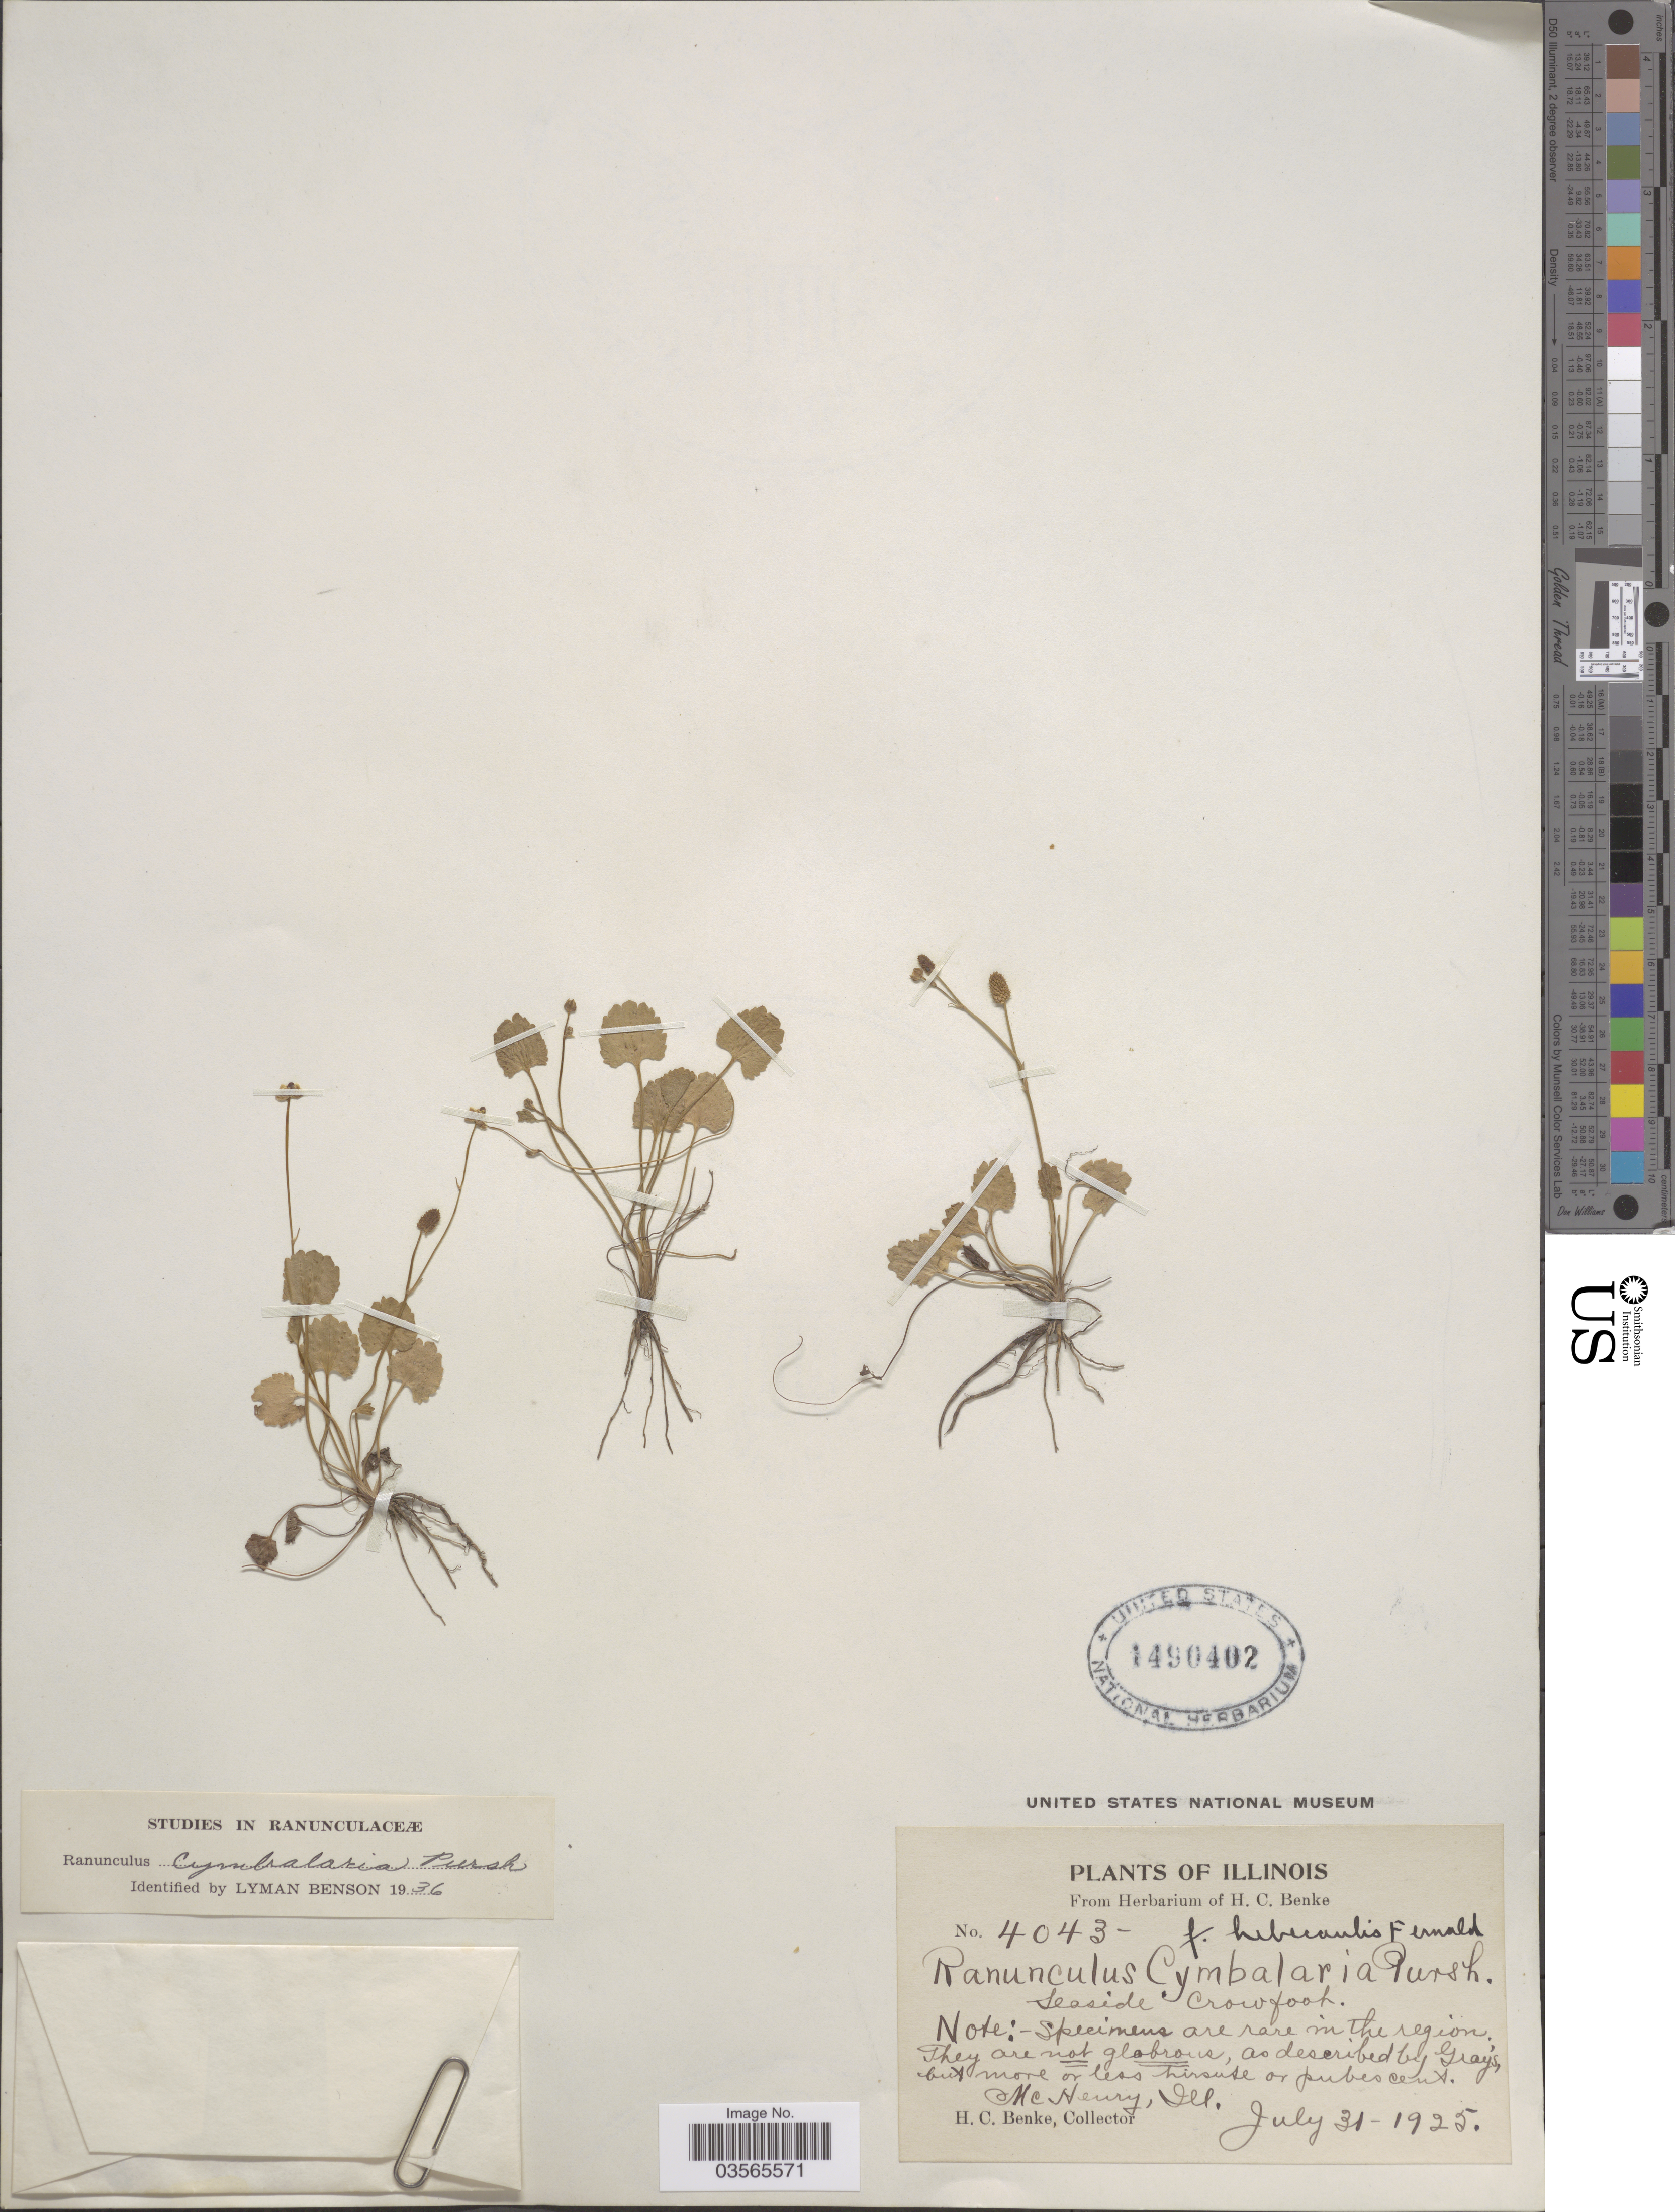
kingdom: Plantae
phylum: Tracheophyta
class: Magnoliopsida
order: Ranunculales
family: Ranunculaceae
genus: Halerpestes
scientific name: Halerpestes cymbalaria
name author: (Pursh) Greene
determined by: Strong, M. T., (US), Smithsonian Institution - National Museum of Natural History (UNITED STATES)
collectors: H. Benke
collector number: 4043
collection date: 1925-07-31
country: United States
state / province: Illinois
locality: McHenry.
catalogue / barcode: US 1490402